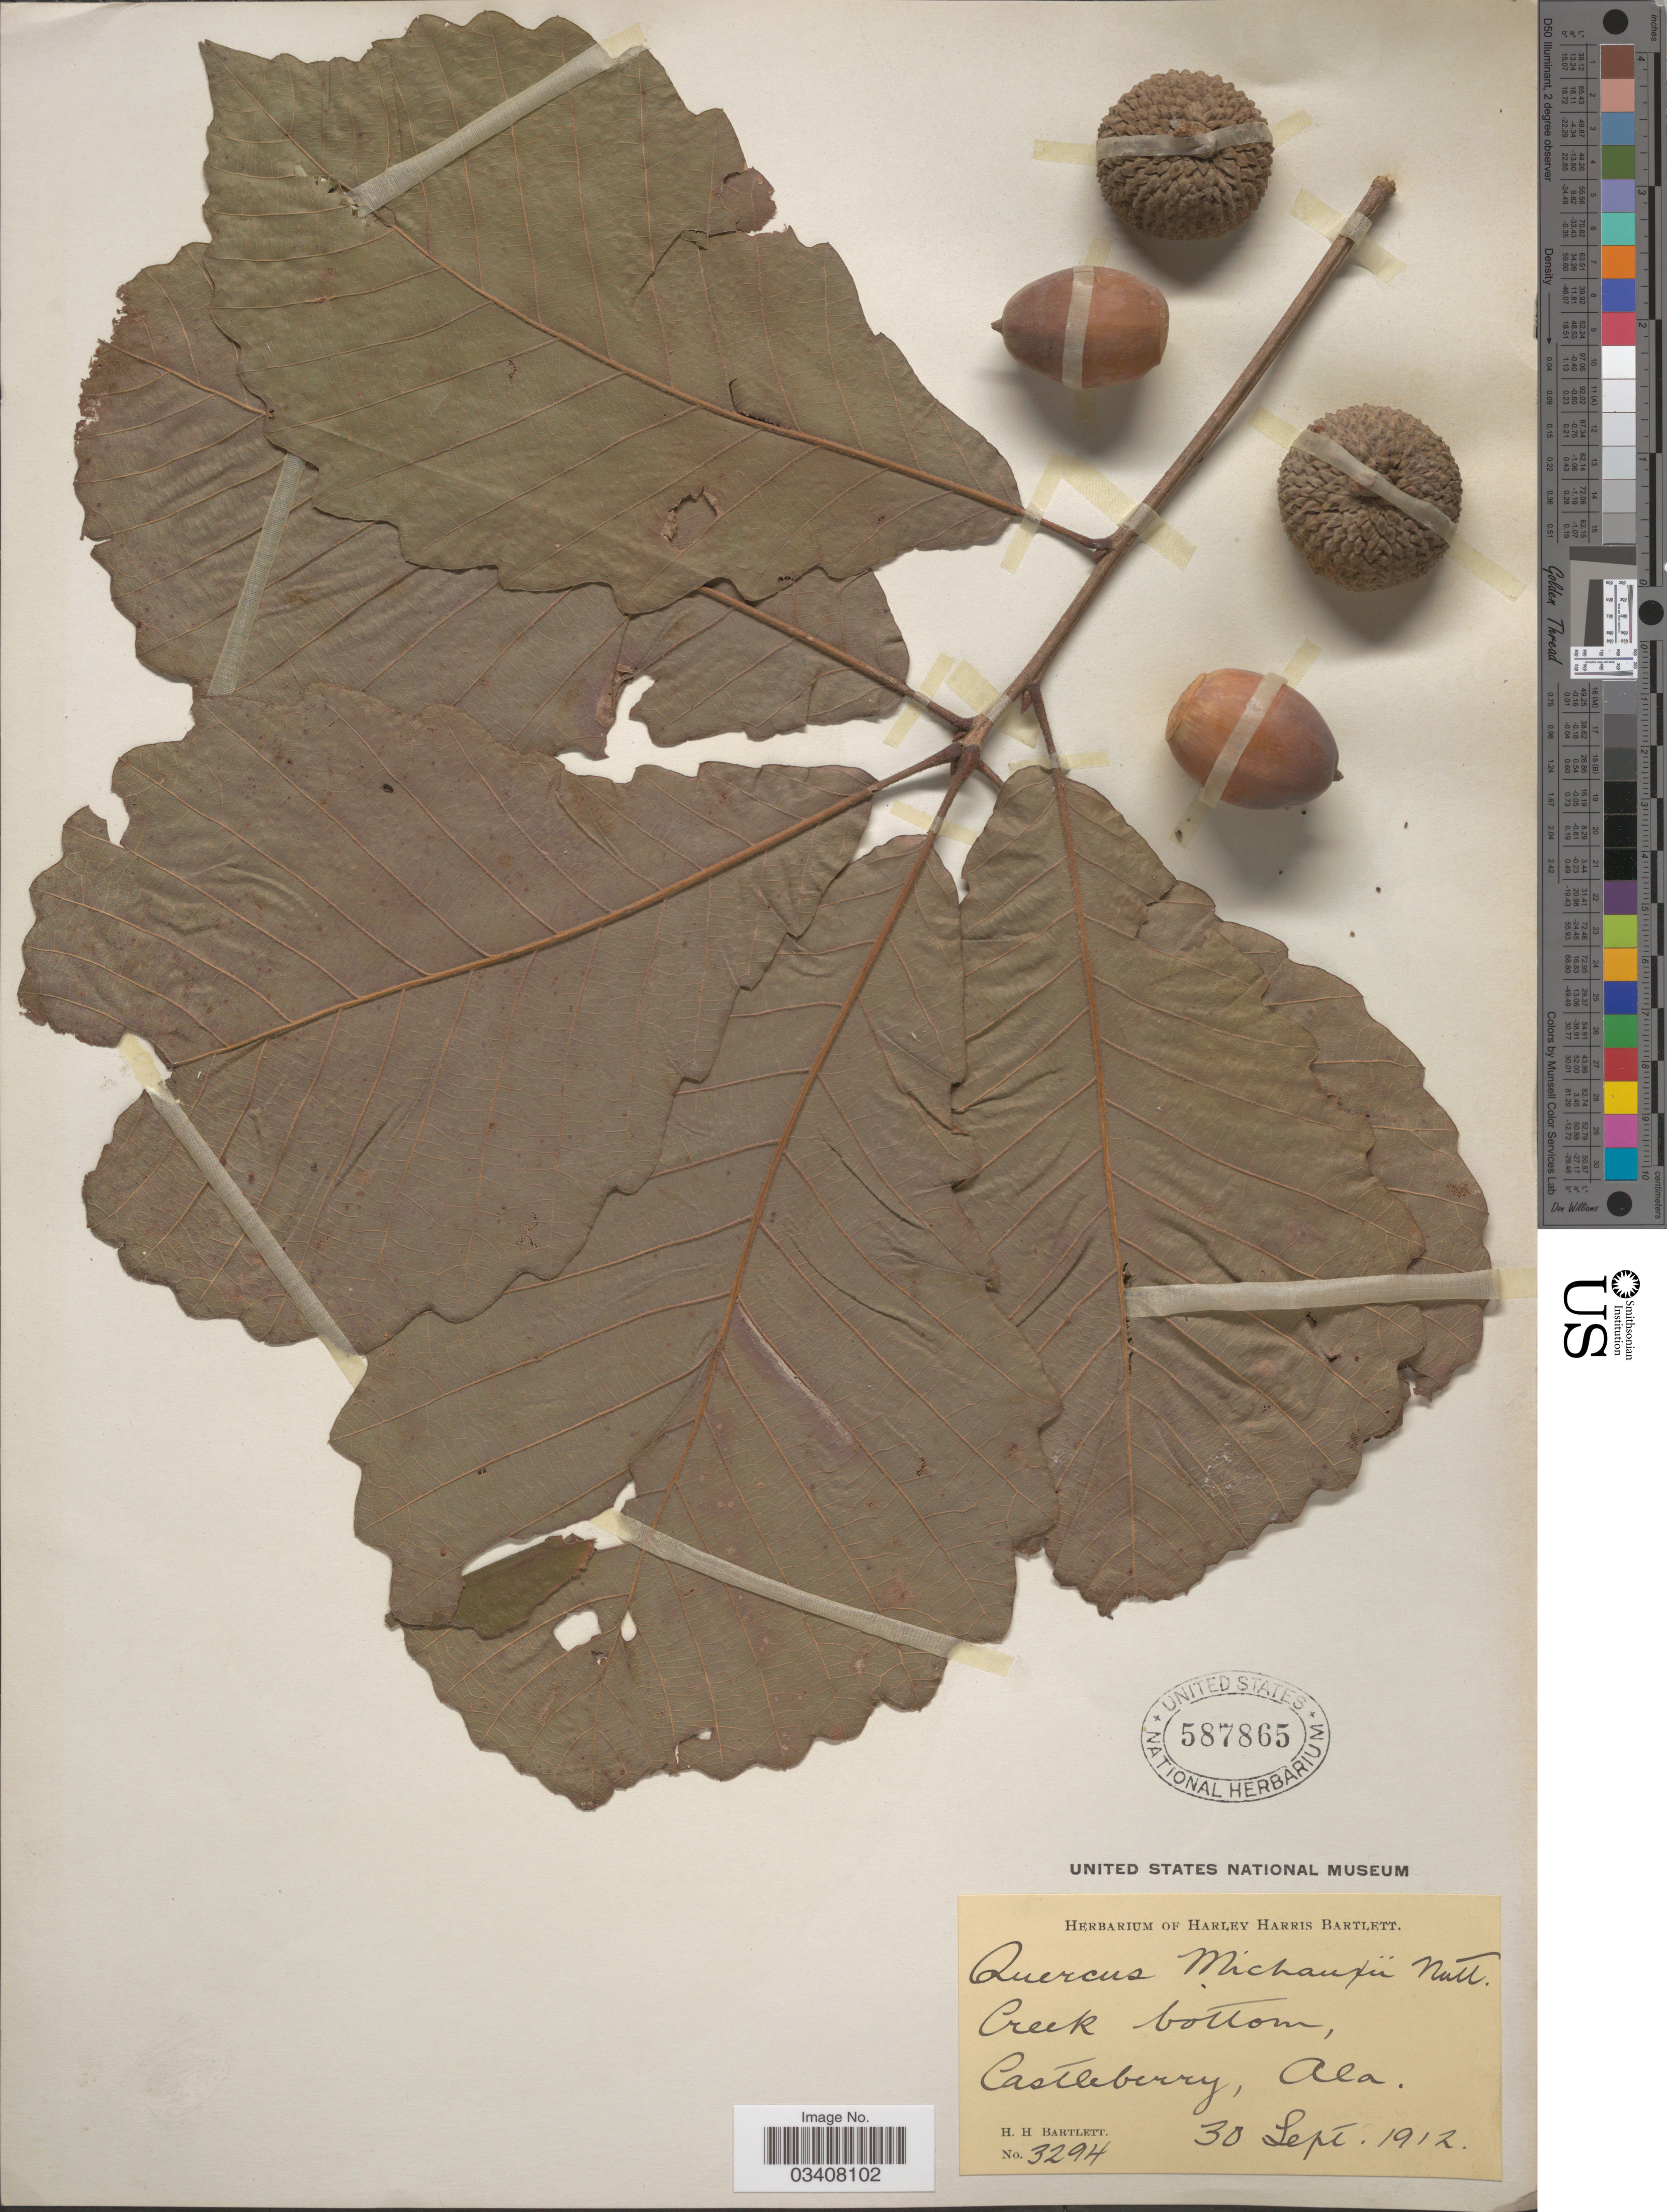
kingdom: Plantae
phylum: Tracheophyta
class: Magnoliopsida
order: Fagales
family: Fagaceae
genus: Quercus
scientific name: Quercus prinus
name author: L.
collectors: H. H. Bartlett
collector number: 3294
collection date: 1912-09-30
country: United States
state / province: Alabama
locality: Creek bottom, Castleberry.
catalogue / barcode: US 587865